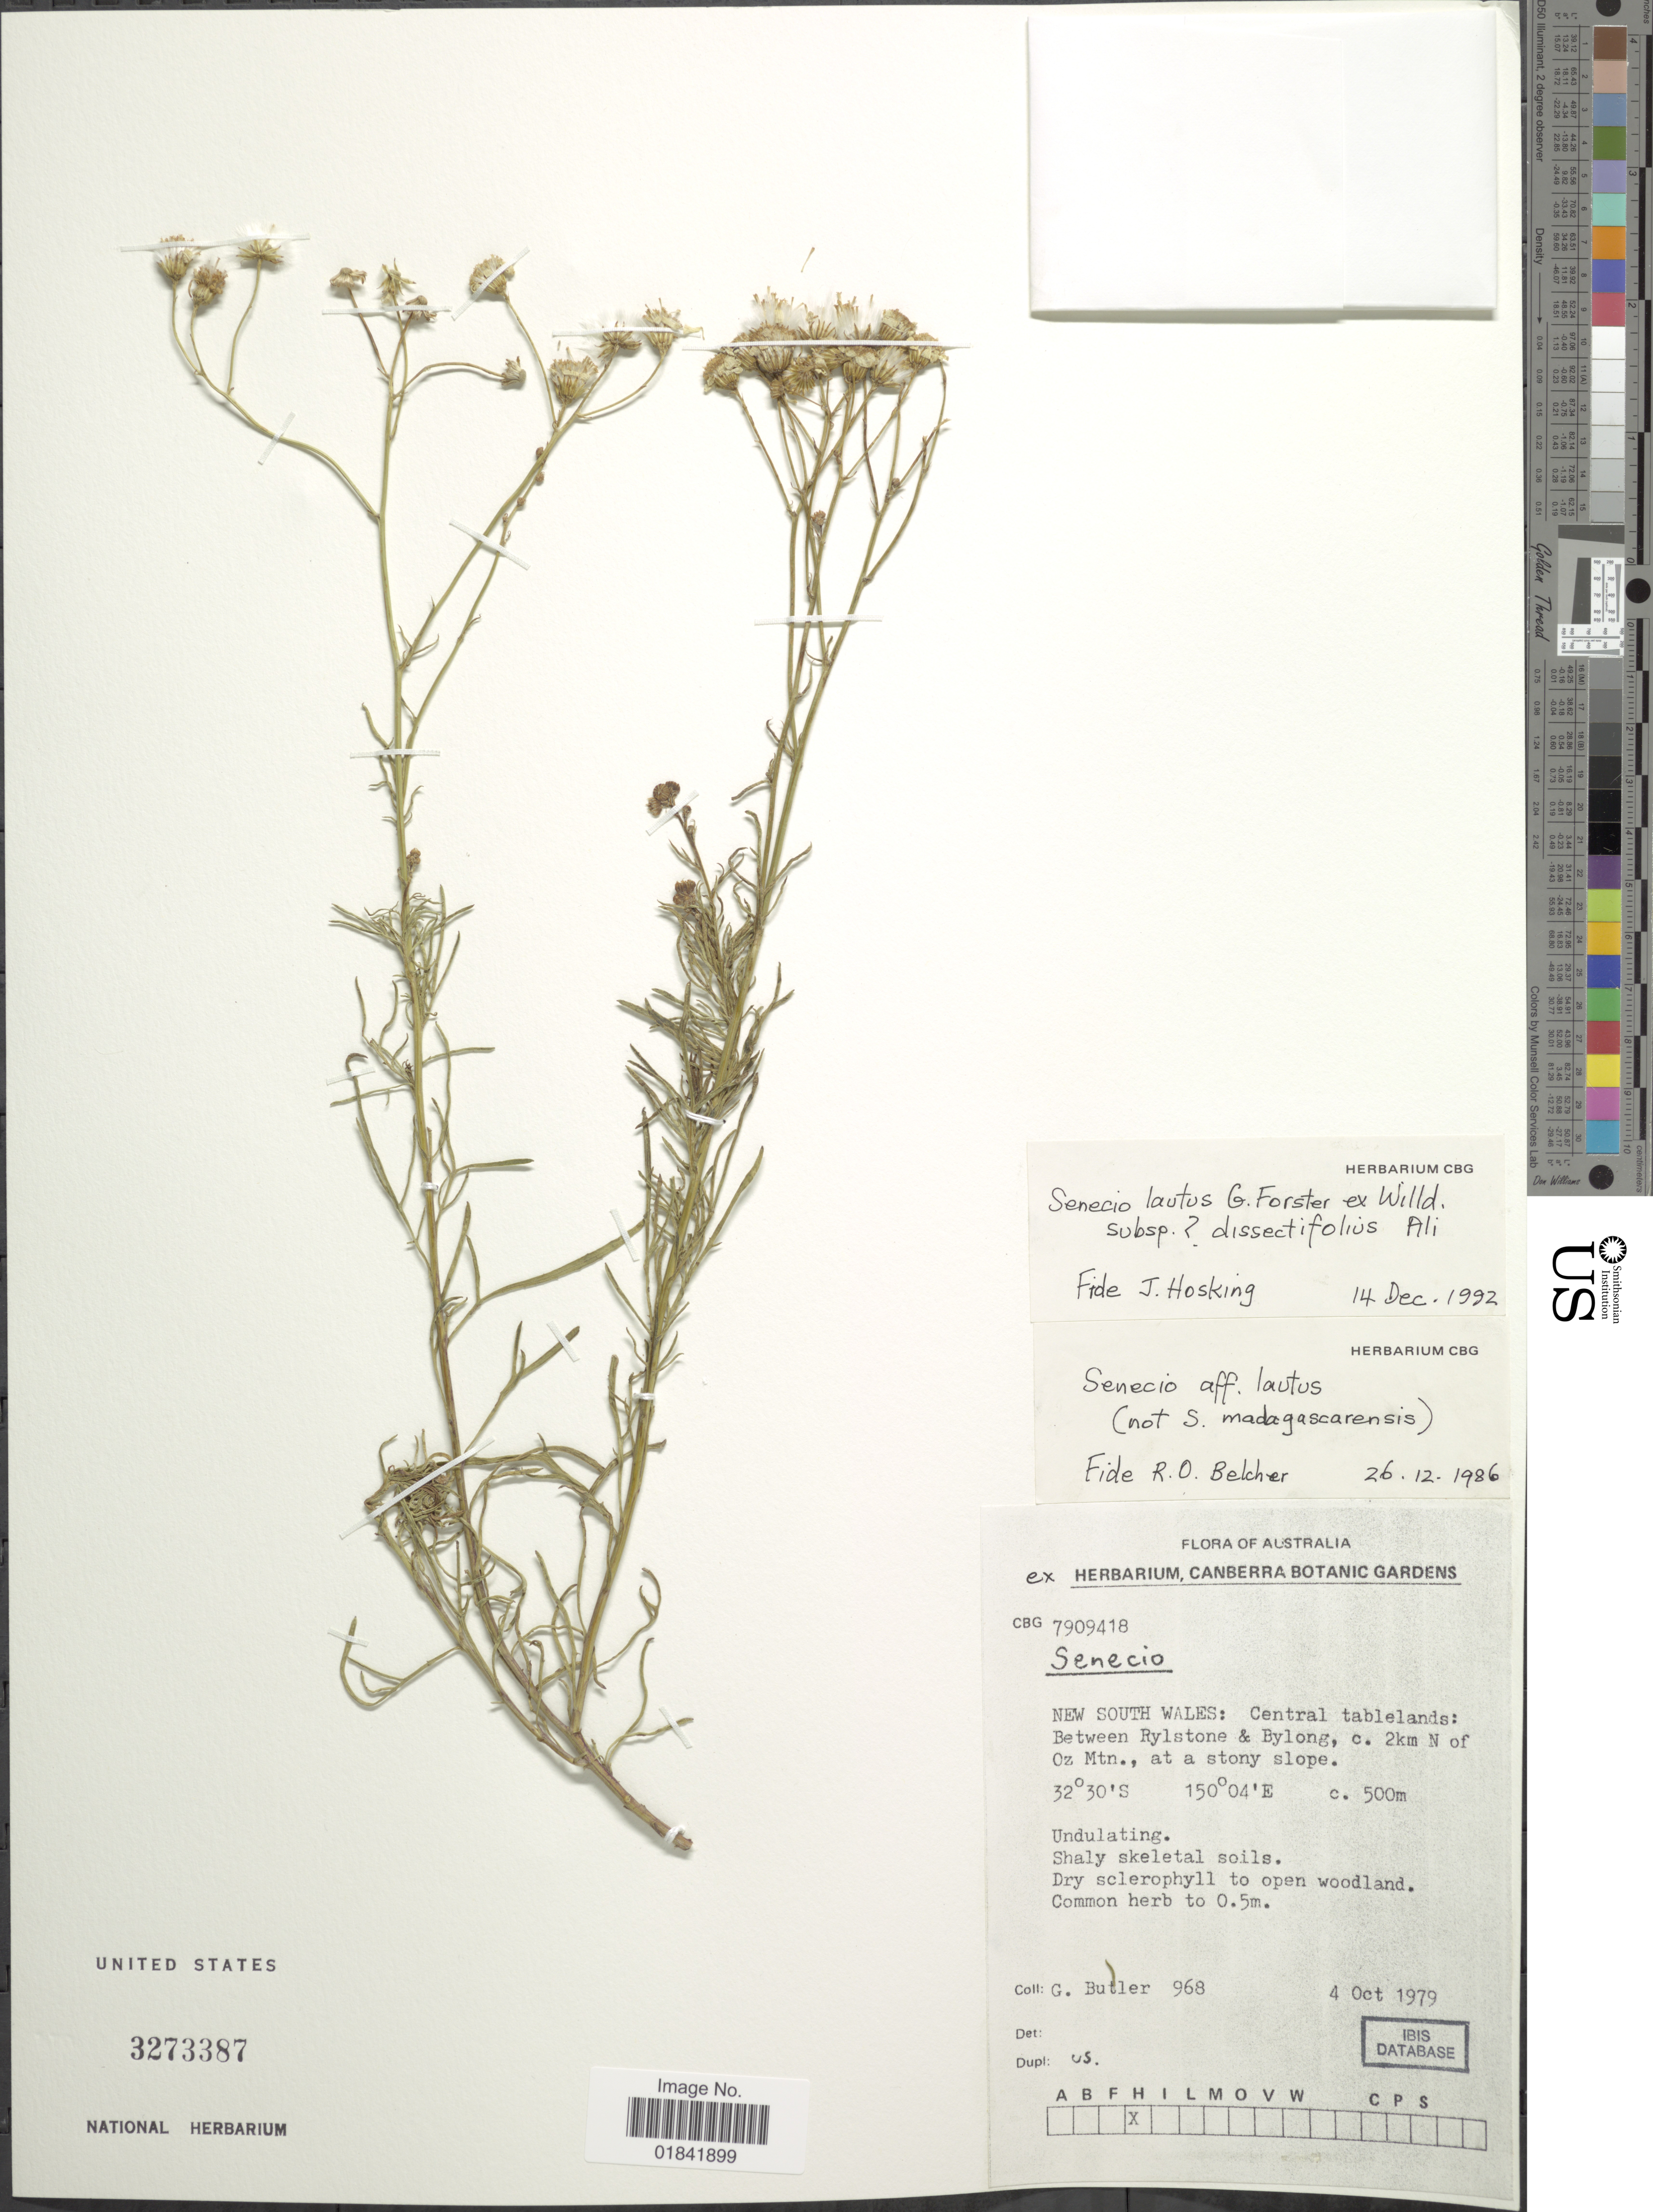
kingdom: Plantae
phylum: Tracheophyta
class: Magnoliopsida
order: Asterales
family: Asteraceae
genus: Senecio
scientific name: Senecio lautus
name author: Sol. ex G. Forst.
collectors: G. D. Butler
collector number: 968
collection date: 1979-10-04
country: Australia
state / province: New South Wales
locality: Central tablelands, between Rylstone & Bylong, c. 2km N of Oz Mtn.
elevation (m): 500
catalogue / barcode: US 3273387